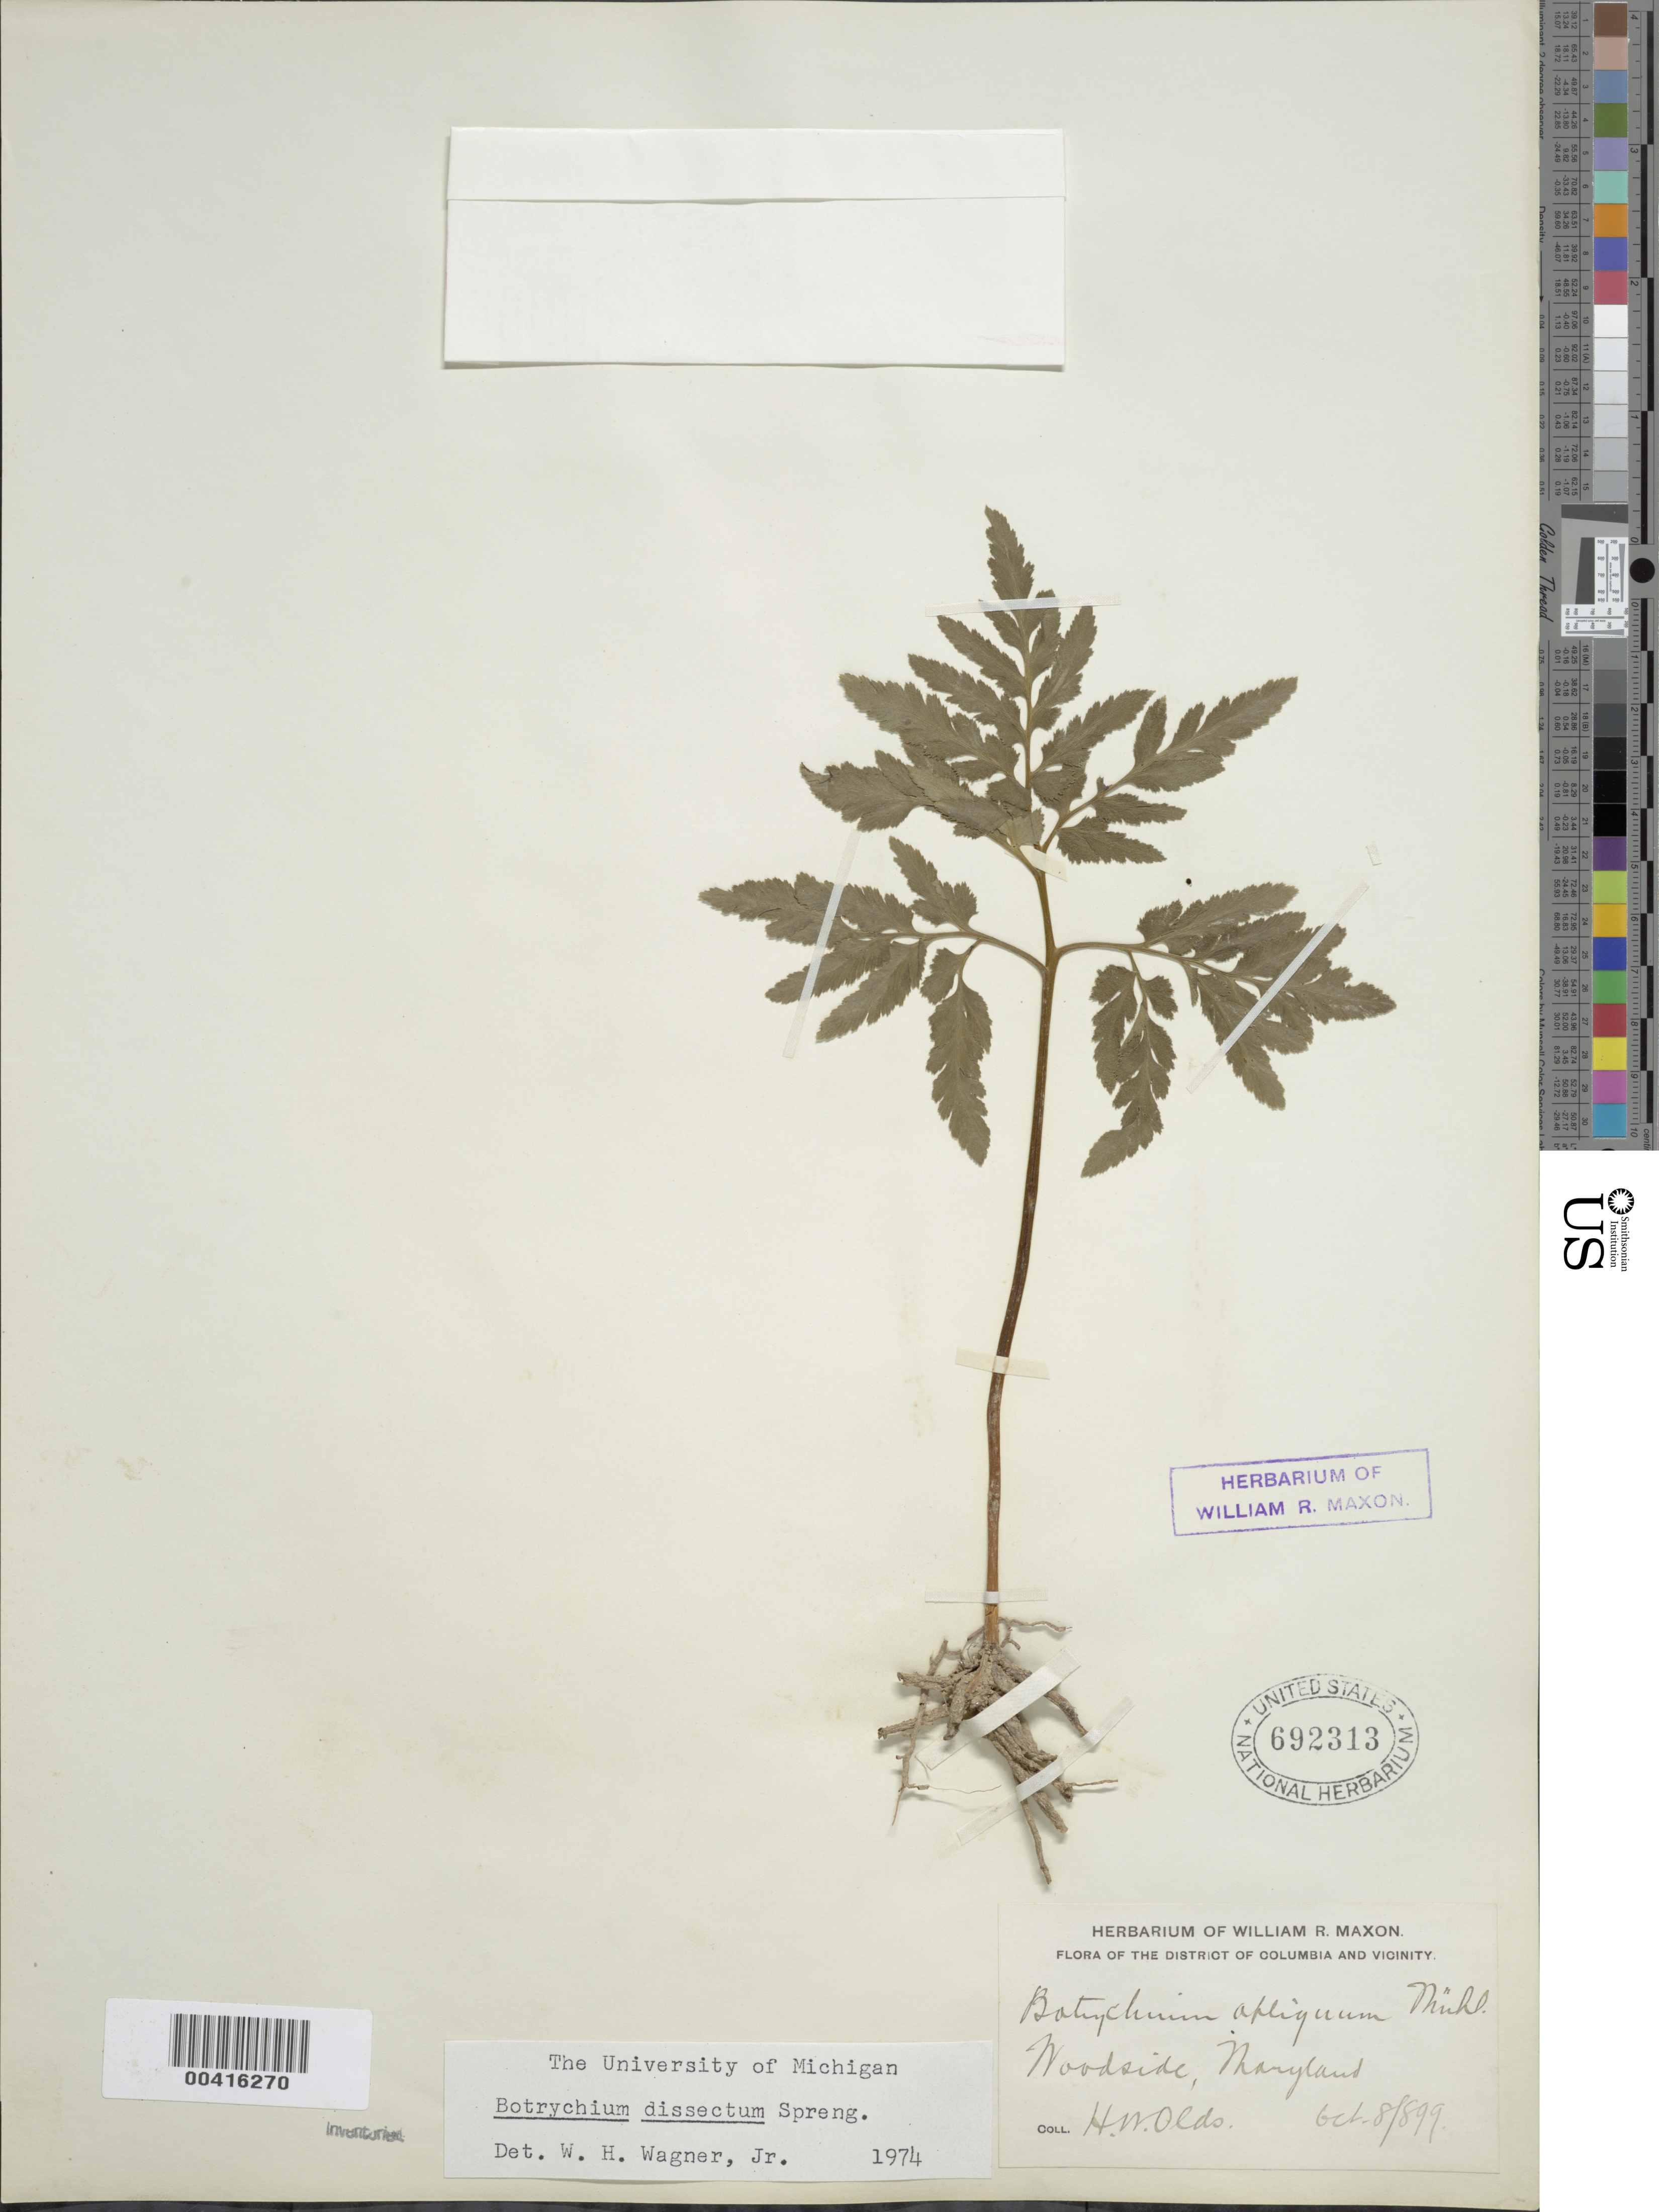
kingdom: Plantae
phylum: Tracheophyta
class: Polypodiopsida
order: Ophioglossales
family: Ophioglossaceae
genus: Botrychium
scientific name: Botrychium dissectum var. obliquum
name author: Clute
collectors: H. W. Olds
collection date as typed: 08 Oct 1899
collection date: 1899-10-08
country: United States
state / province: Maryland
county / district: Montgomery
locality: Woodside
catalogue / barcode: US 692313